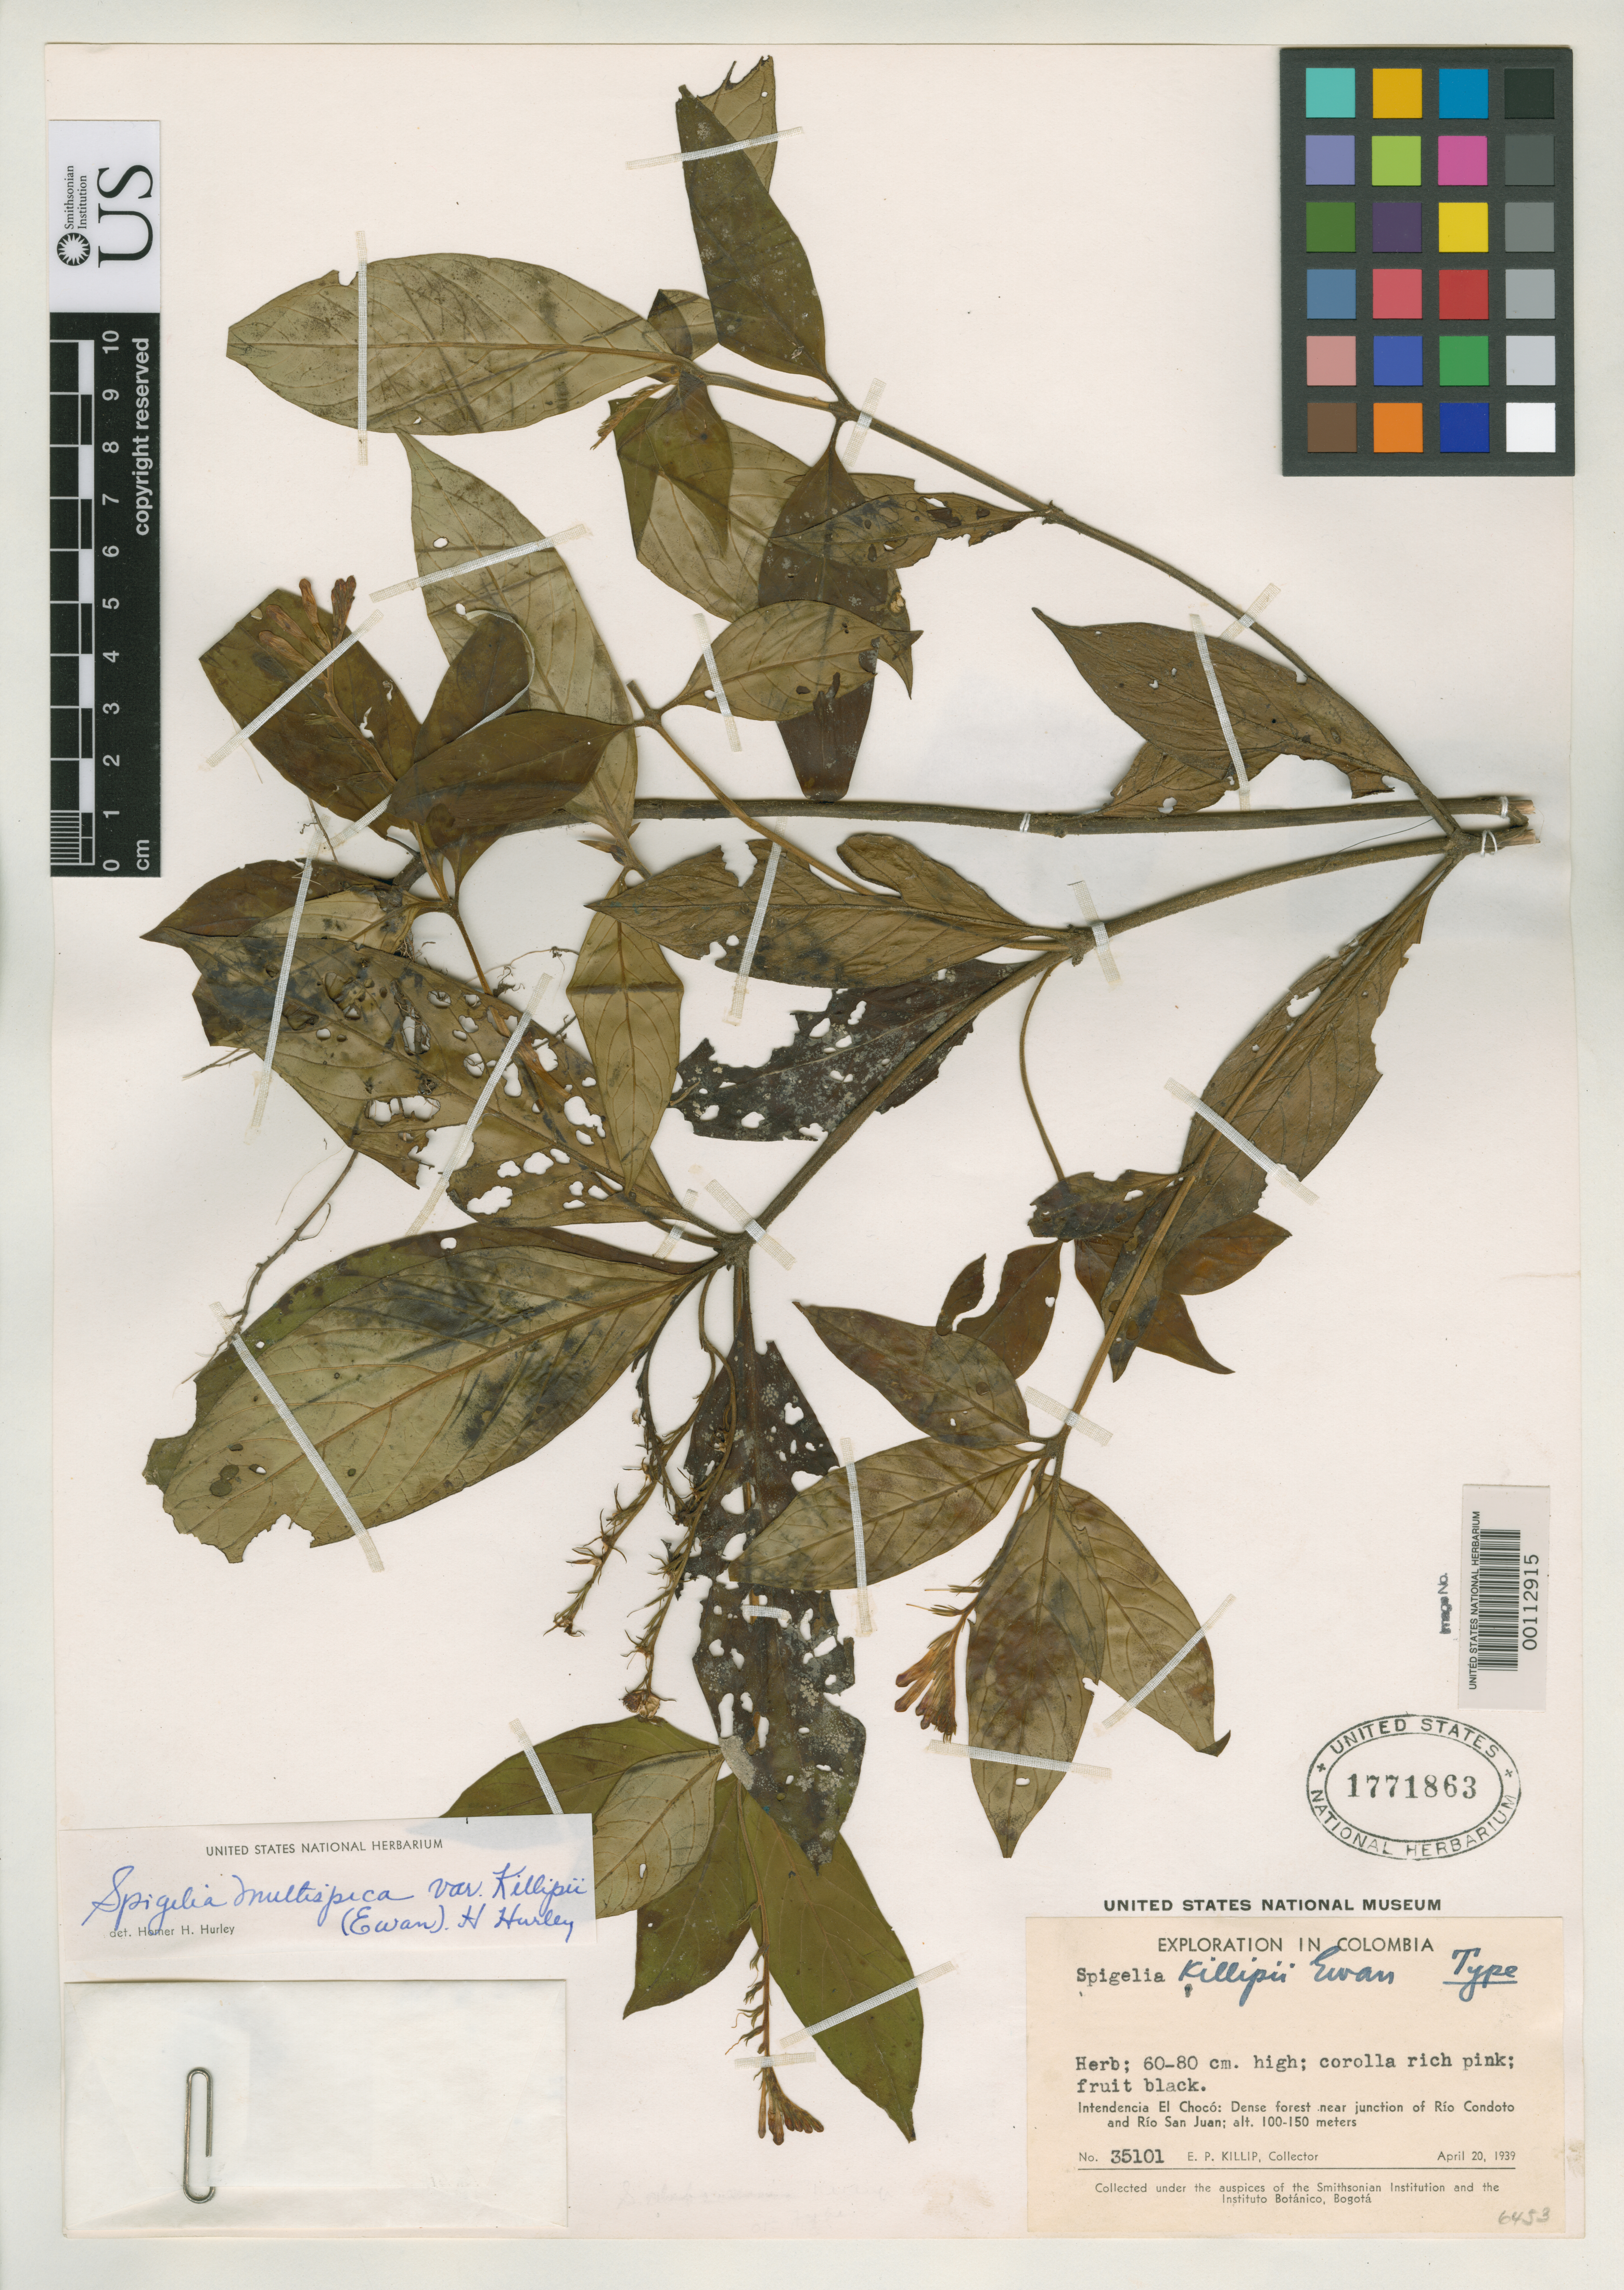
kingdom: Plantae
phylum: Tracheophyta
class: Magnoliopsida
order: Gentianales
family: Loganiaceae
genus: Spigelia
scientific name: Spigelia killipii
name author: Ewan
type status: Holotype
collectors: E. P. Killip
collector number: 35101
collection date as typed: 20 Apr 1939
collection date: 1939-04-20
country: Colombia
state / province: Chocó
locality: Near junction of Rio Condoto and Rio San Juan.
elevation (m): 100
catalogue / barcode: US 1771863